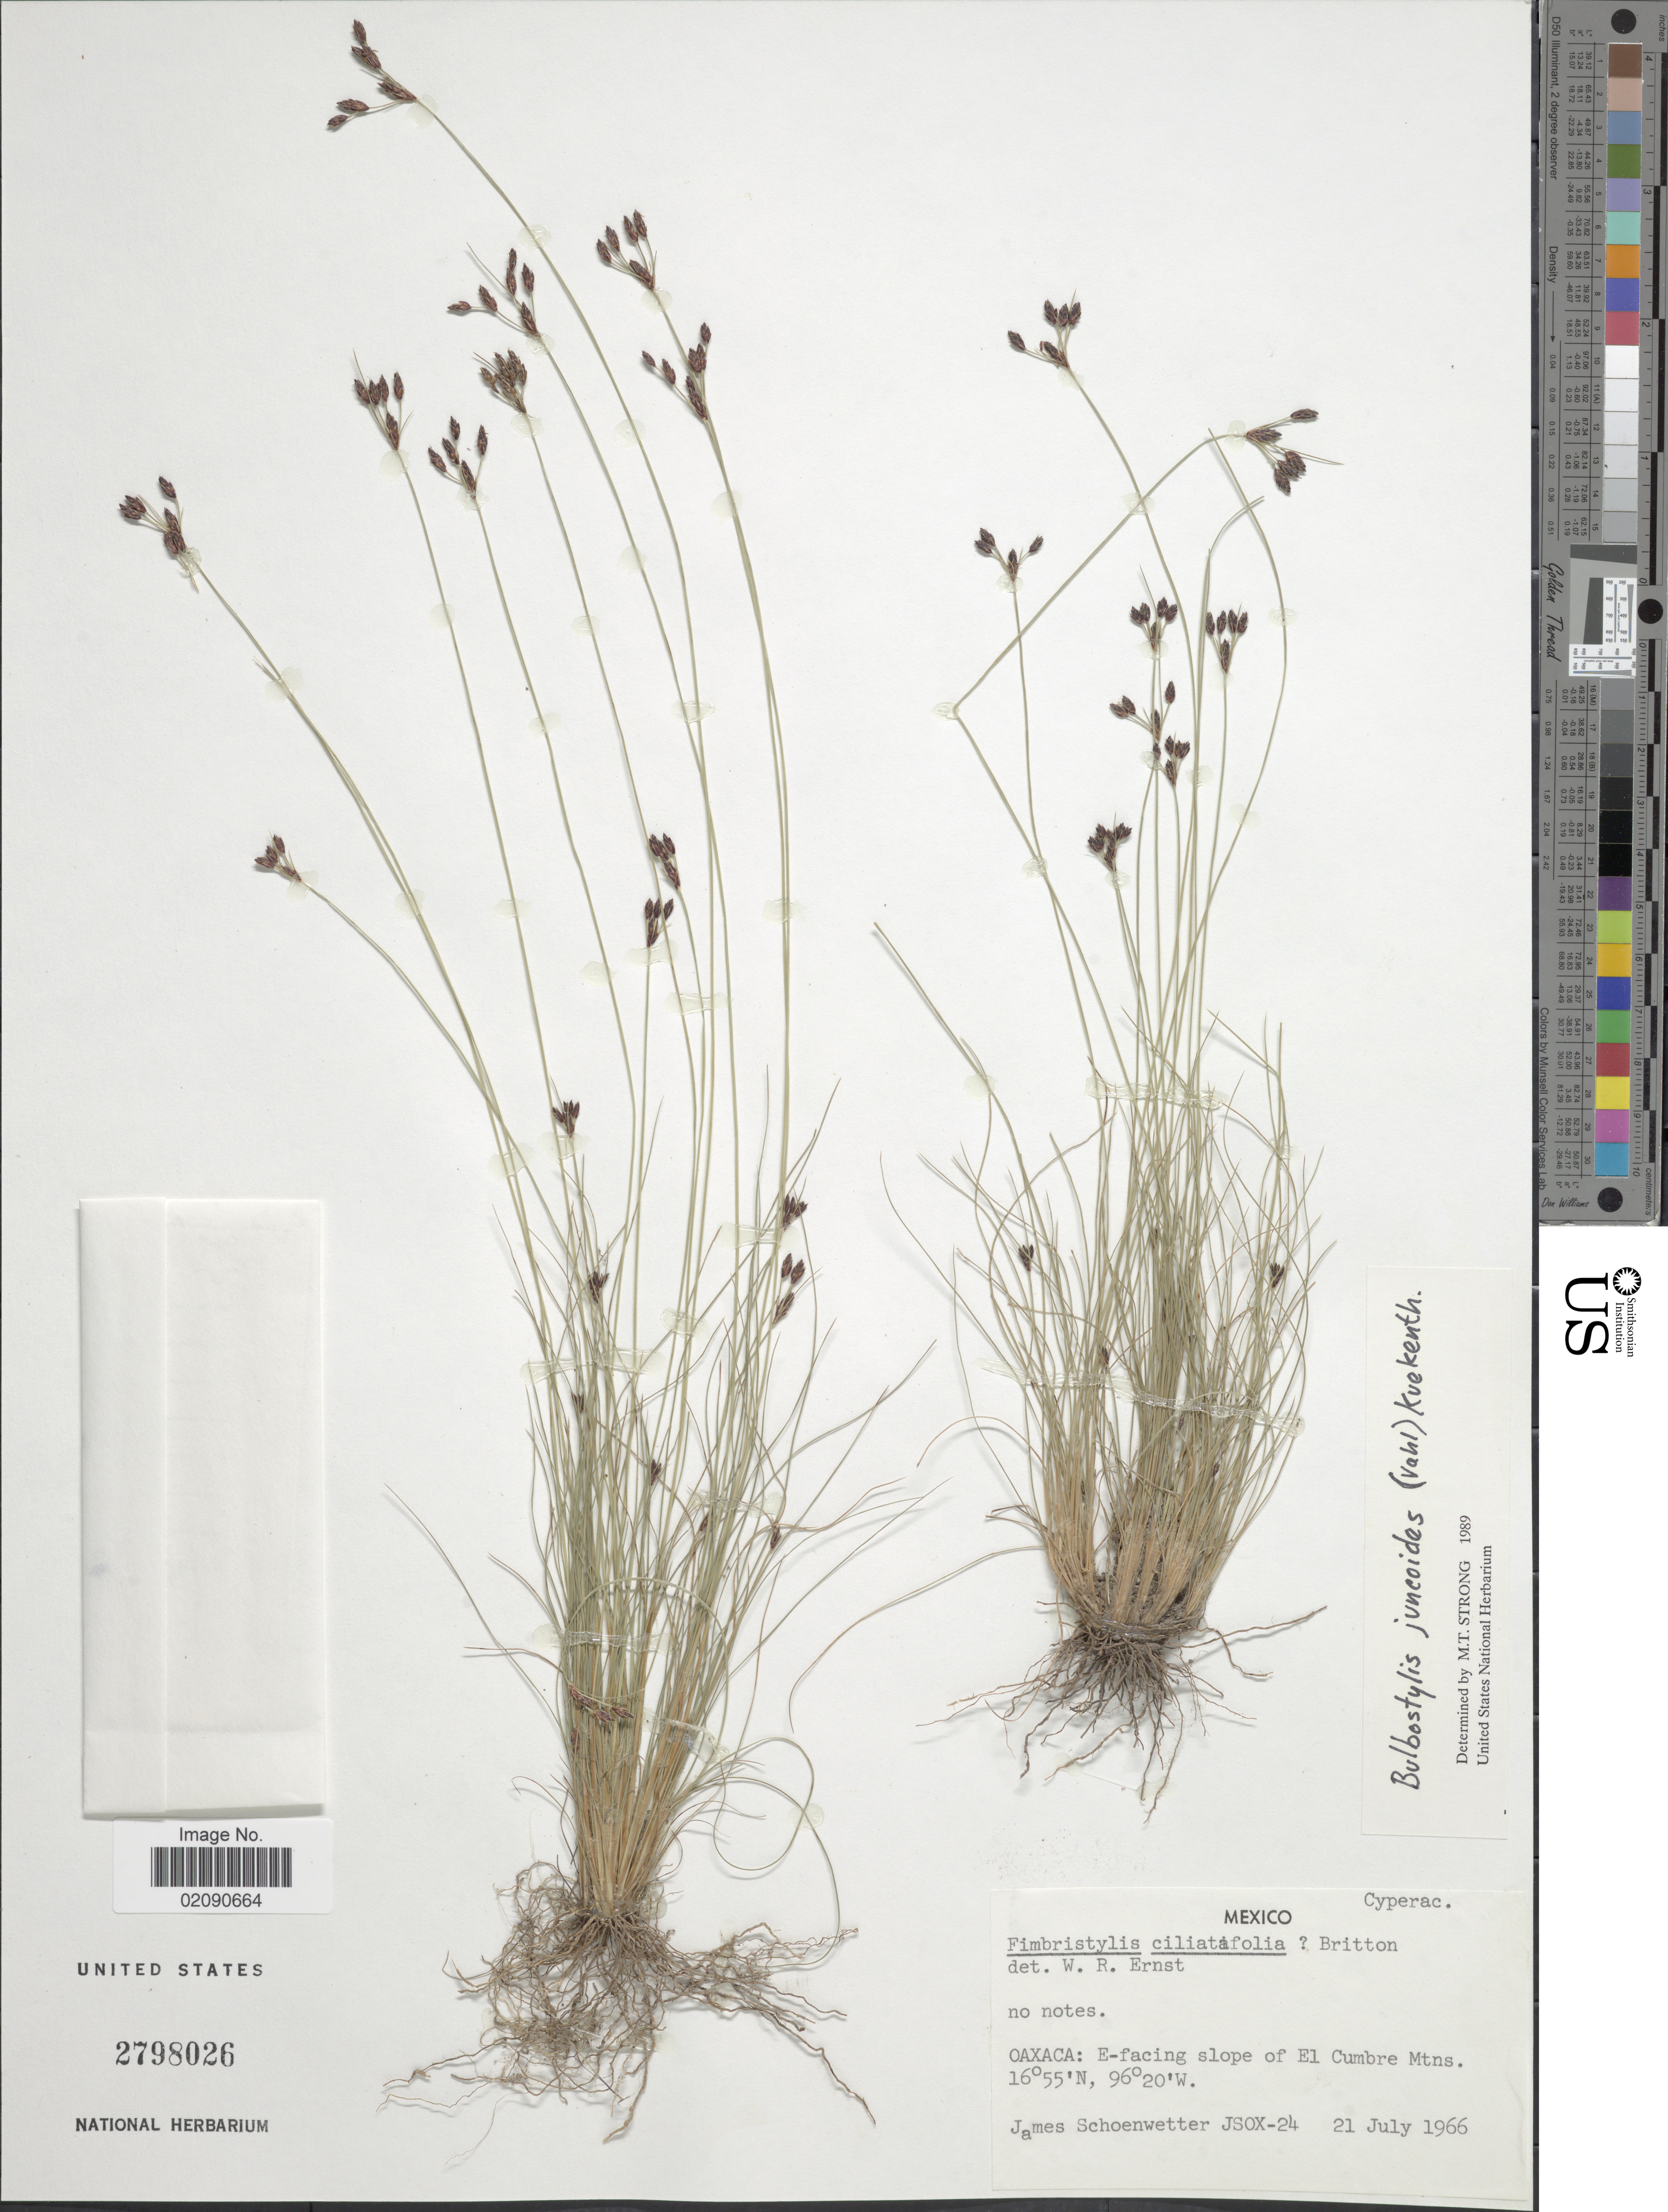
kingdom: Plantae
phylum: Tracheophyta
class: Liliopsida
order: Poales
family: Cyperaceae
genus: Bulbostylis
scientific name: Bulbostylis juncoides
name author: (Vahl) Kük. ex Herter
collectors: J. Schoenwetter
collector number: JSOX-24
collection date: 1966-07-21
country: Mexico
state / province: Oaxaca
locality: E-facing slope of El Cumbre Mtns.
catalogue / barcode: US 2798026